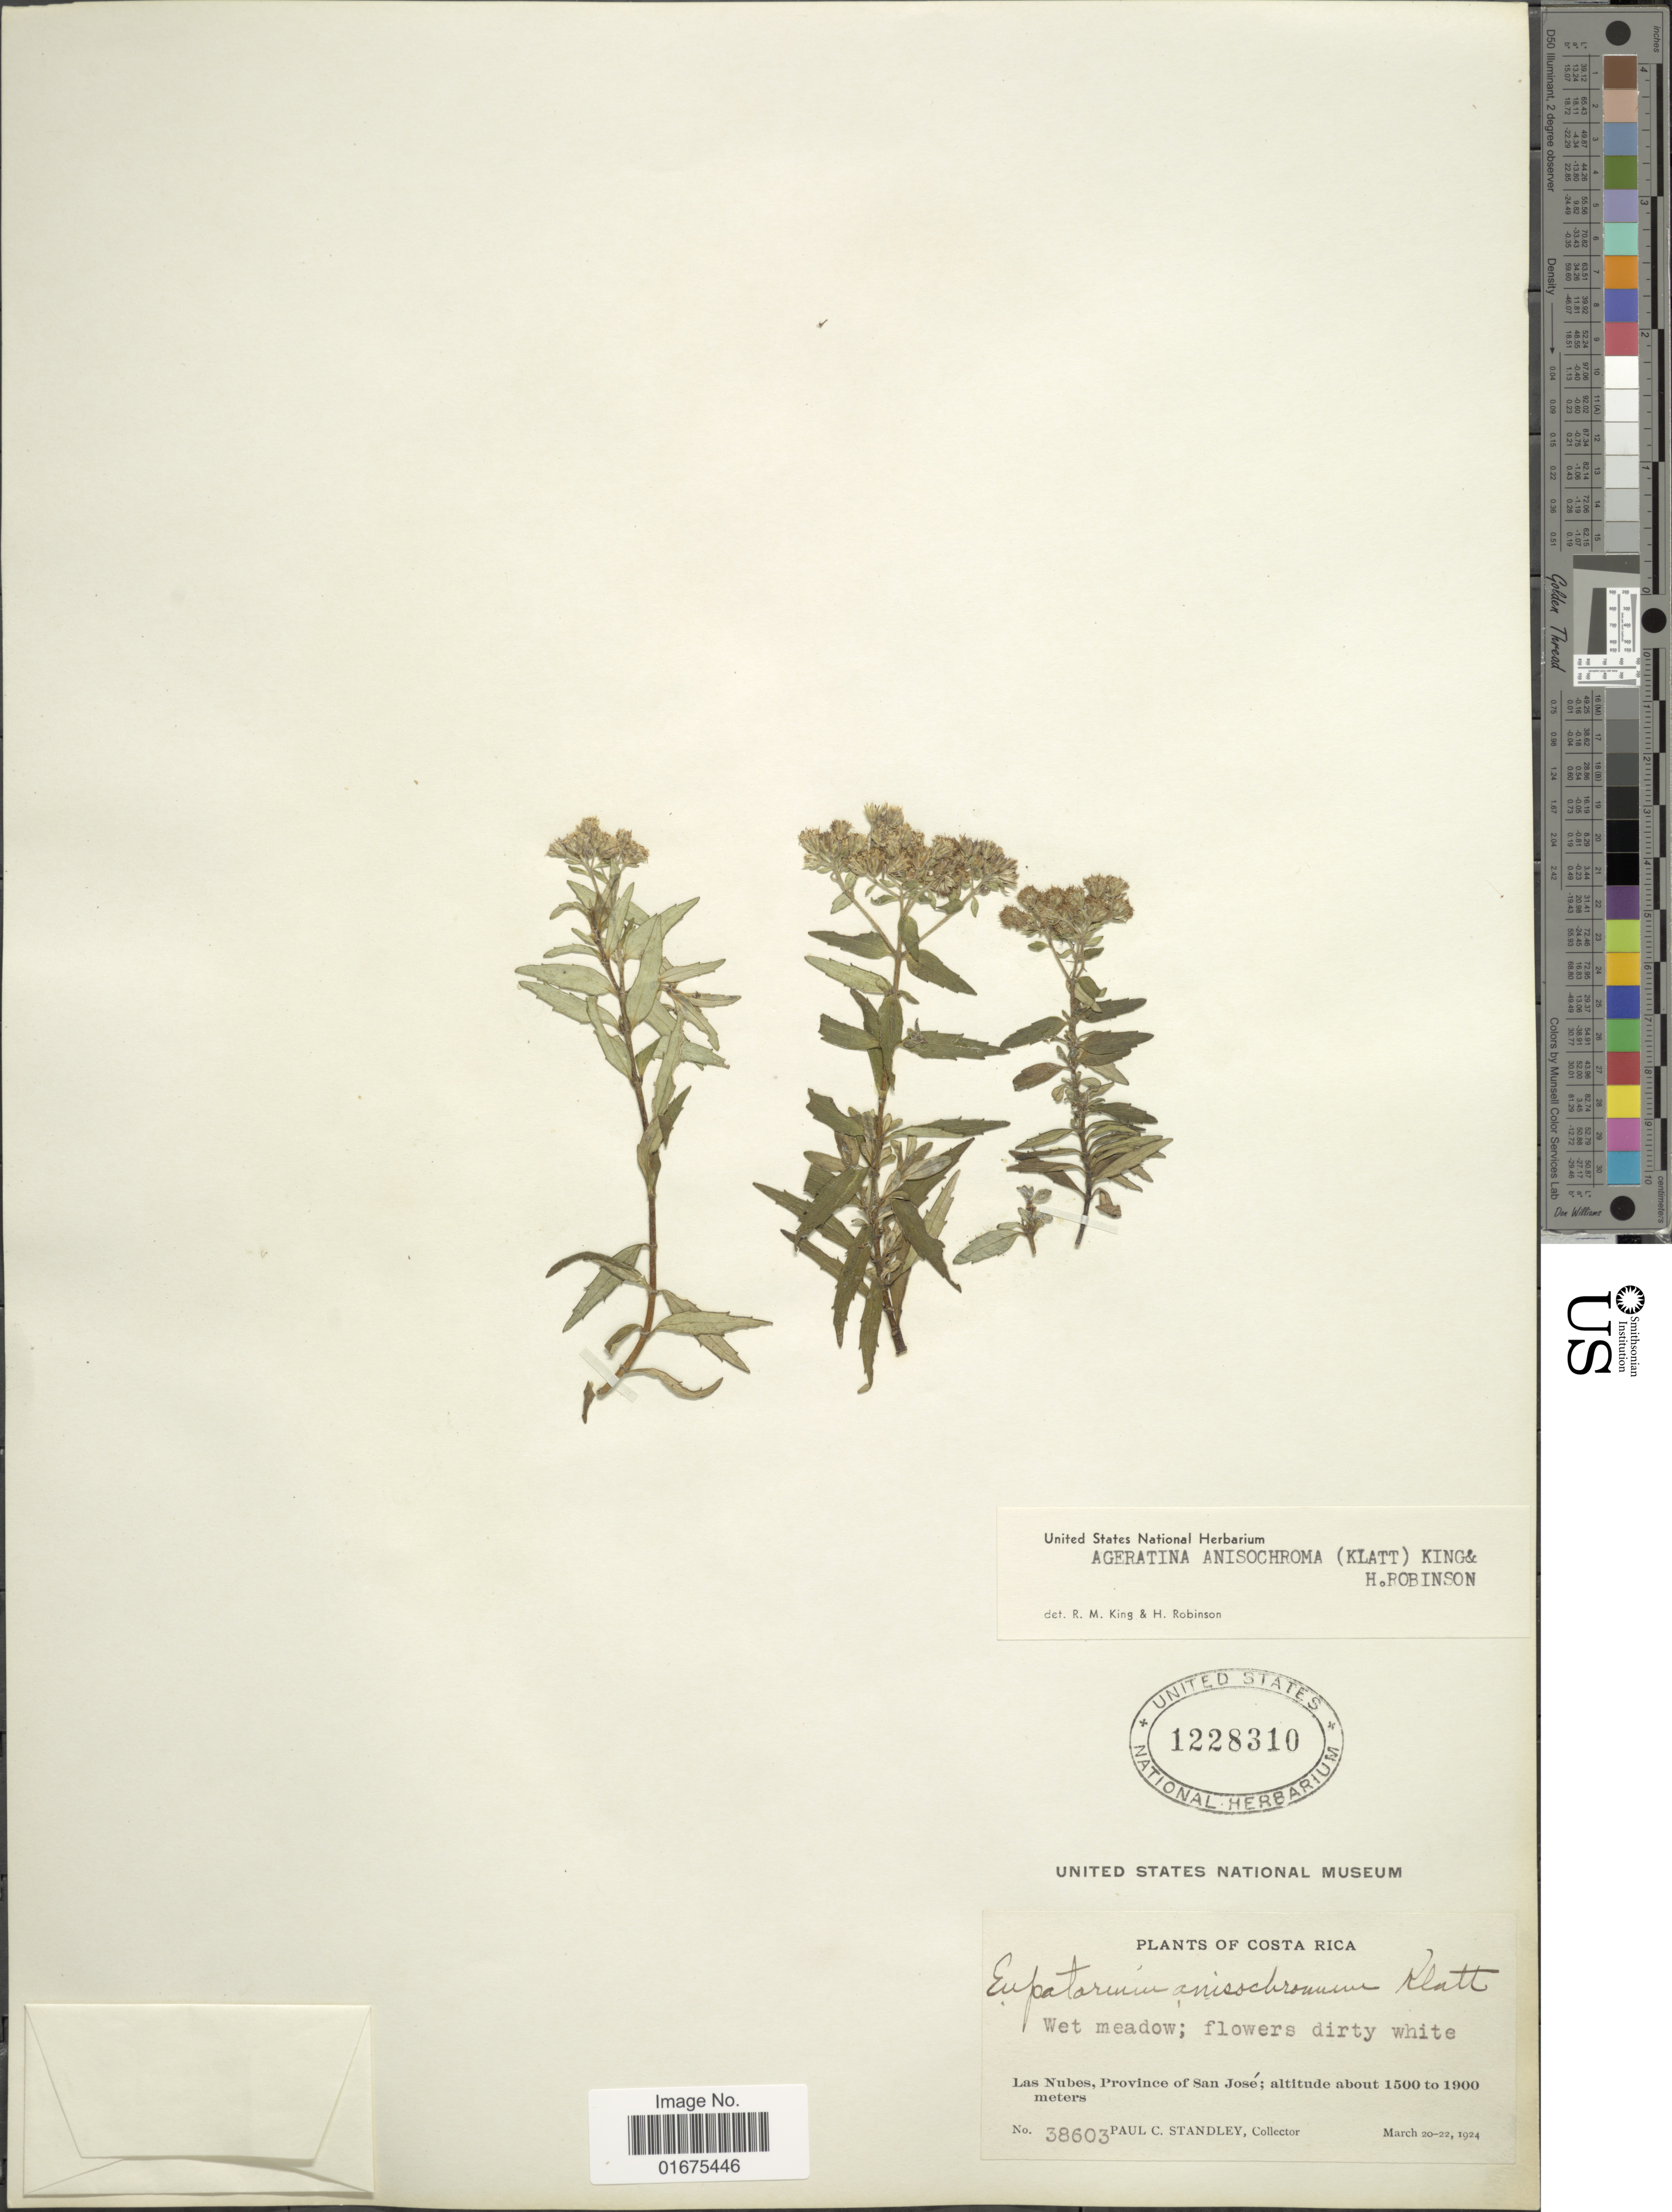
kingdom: Plantae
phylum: Tracheophyta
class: Magnoliopsida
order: Asterales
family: Asteraceae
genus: Ageratina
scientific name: Ageratina anisochroma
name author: (Klatt) R.M. King & H. Rob.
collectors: P. C. Standley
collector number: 38603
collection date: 1924-03-20/1924-03-22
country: Costa Rica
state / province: San José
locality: Las Nubes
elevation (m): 1500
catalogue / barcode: US 1228310